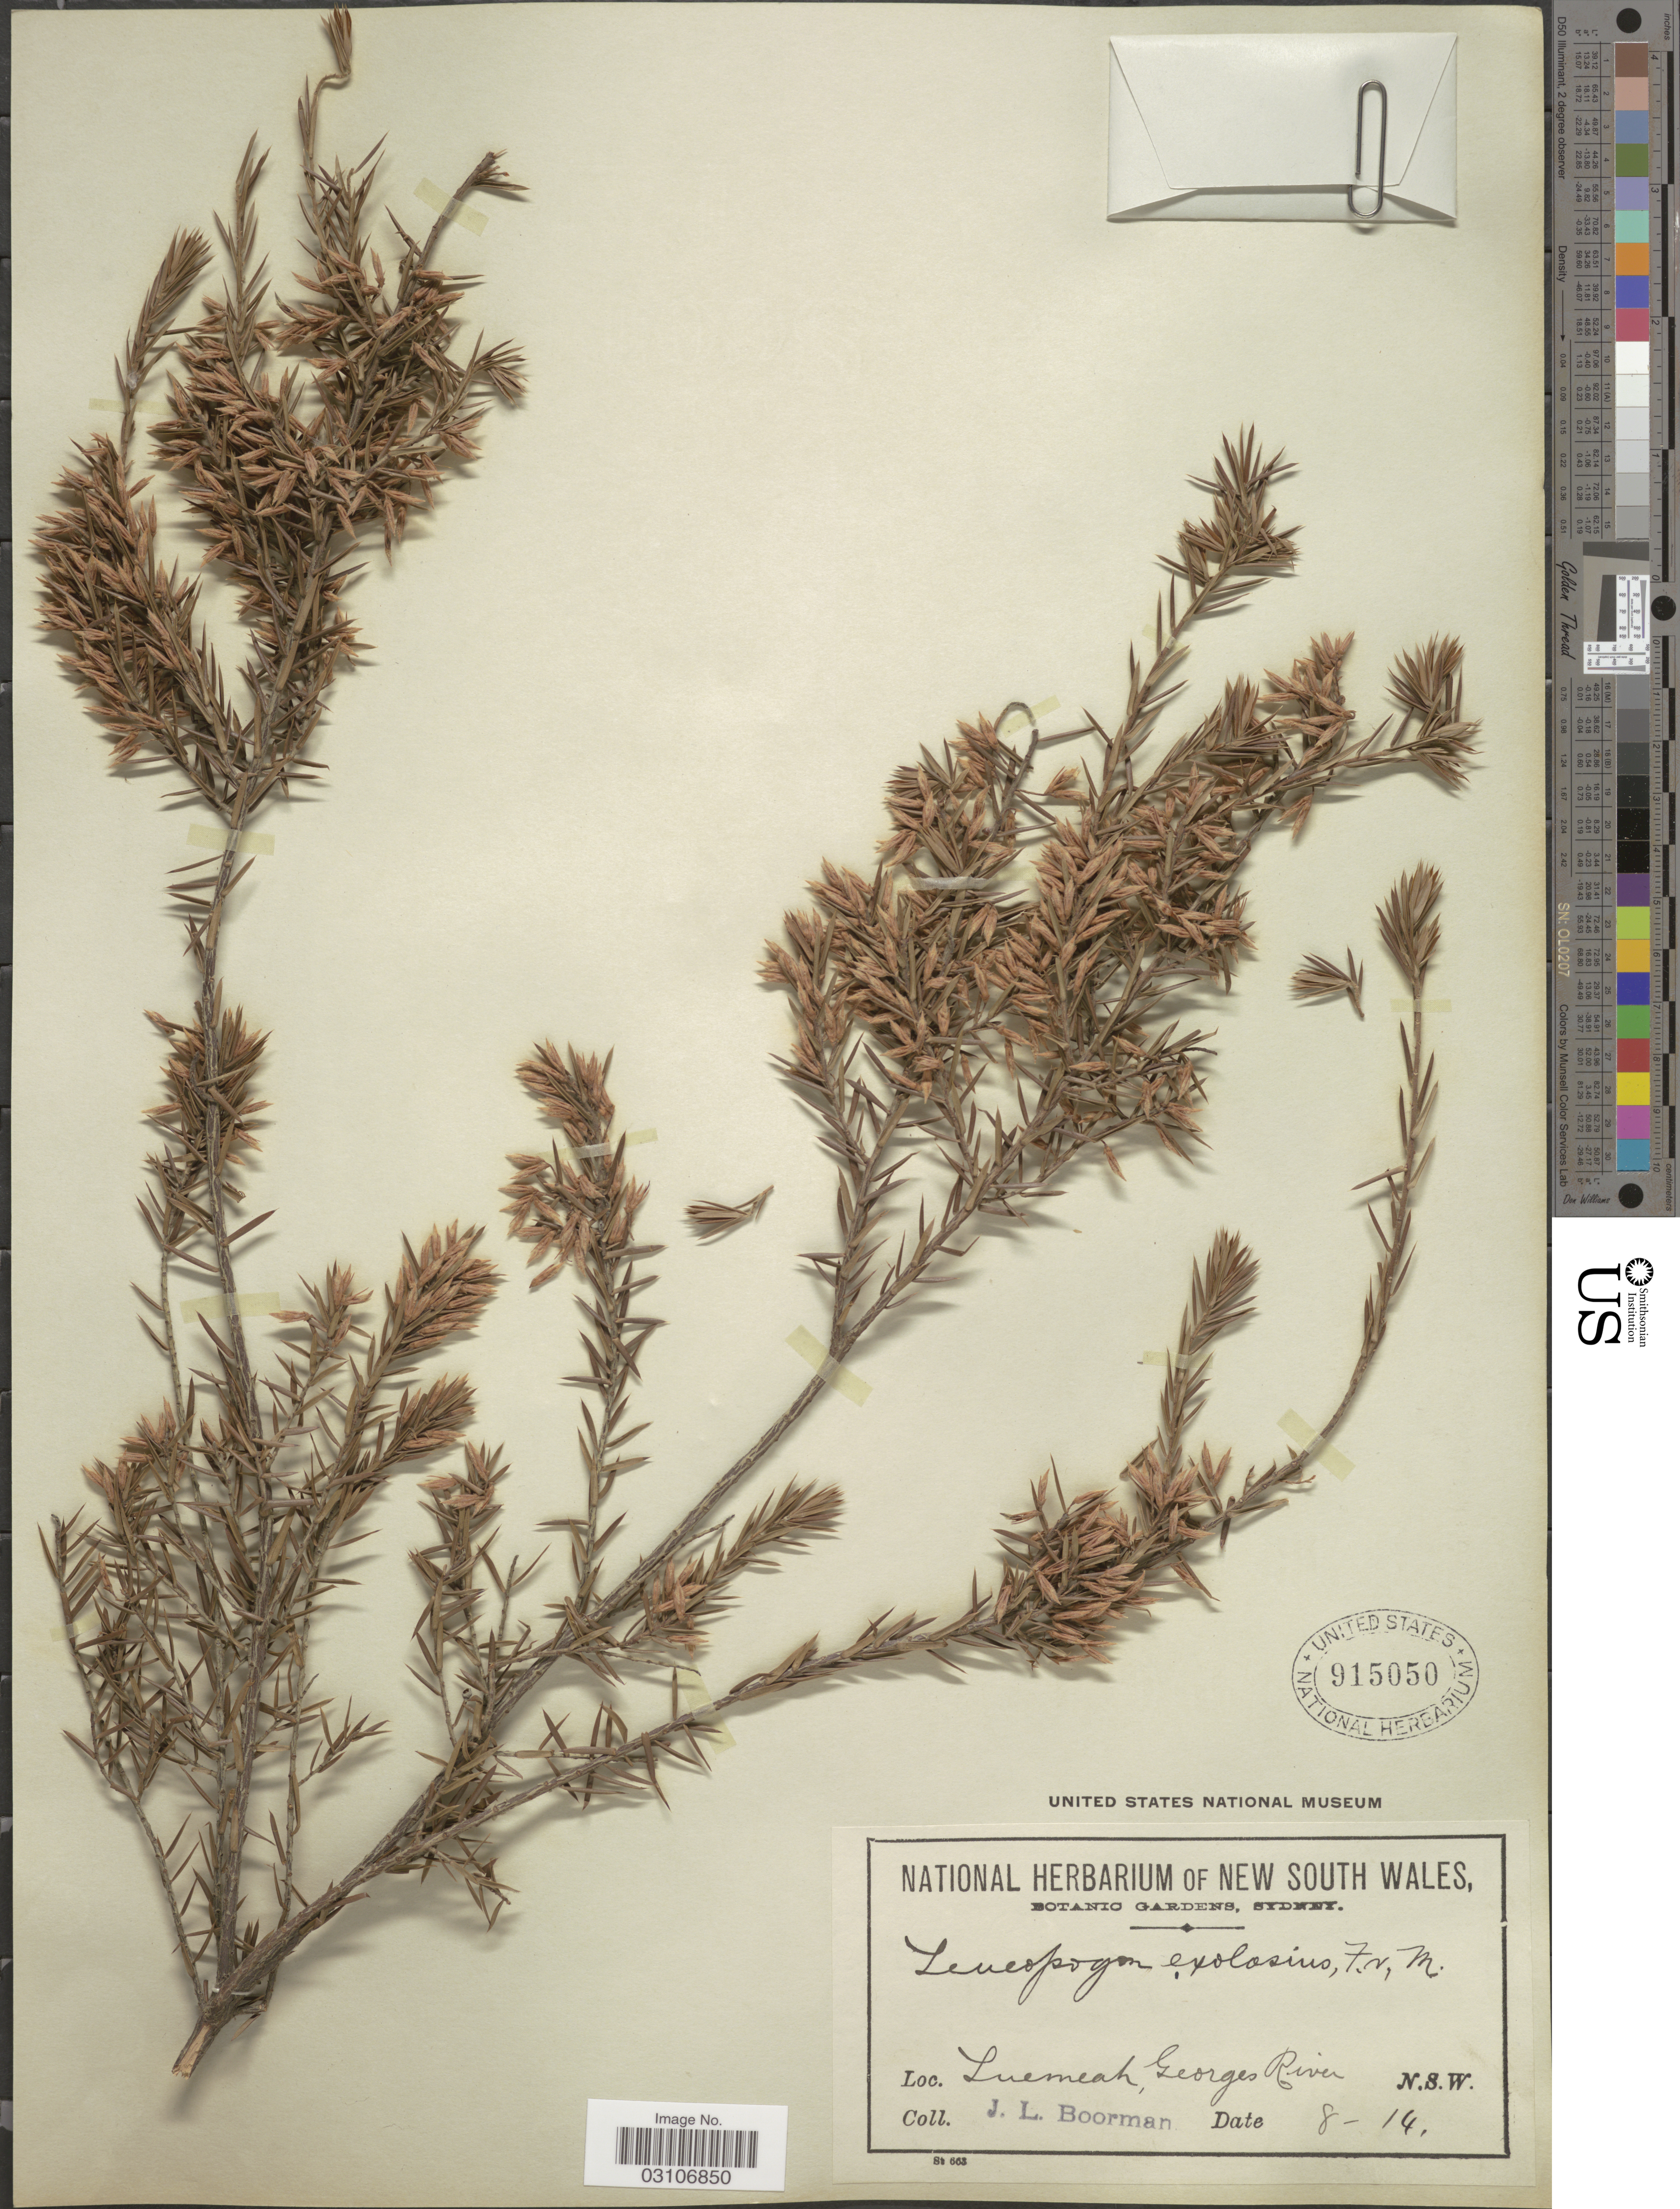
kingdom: Plantae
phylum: Tracheophyta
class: Magnoliopsida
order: Ericales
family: Ericaceae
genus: Leucopogon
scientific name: Leucopogon exolasius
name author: (F. Muell.) Benth.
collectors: J. Boorman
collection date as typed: Transcribed d/m/y: /8/14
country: Australia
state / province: New South Wales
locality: Luemeah, Georges River.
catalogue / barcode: US 915050